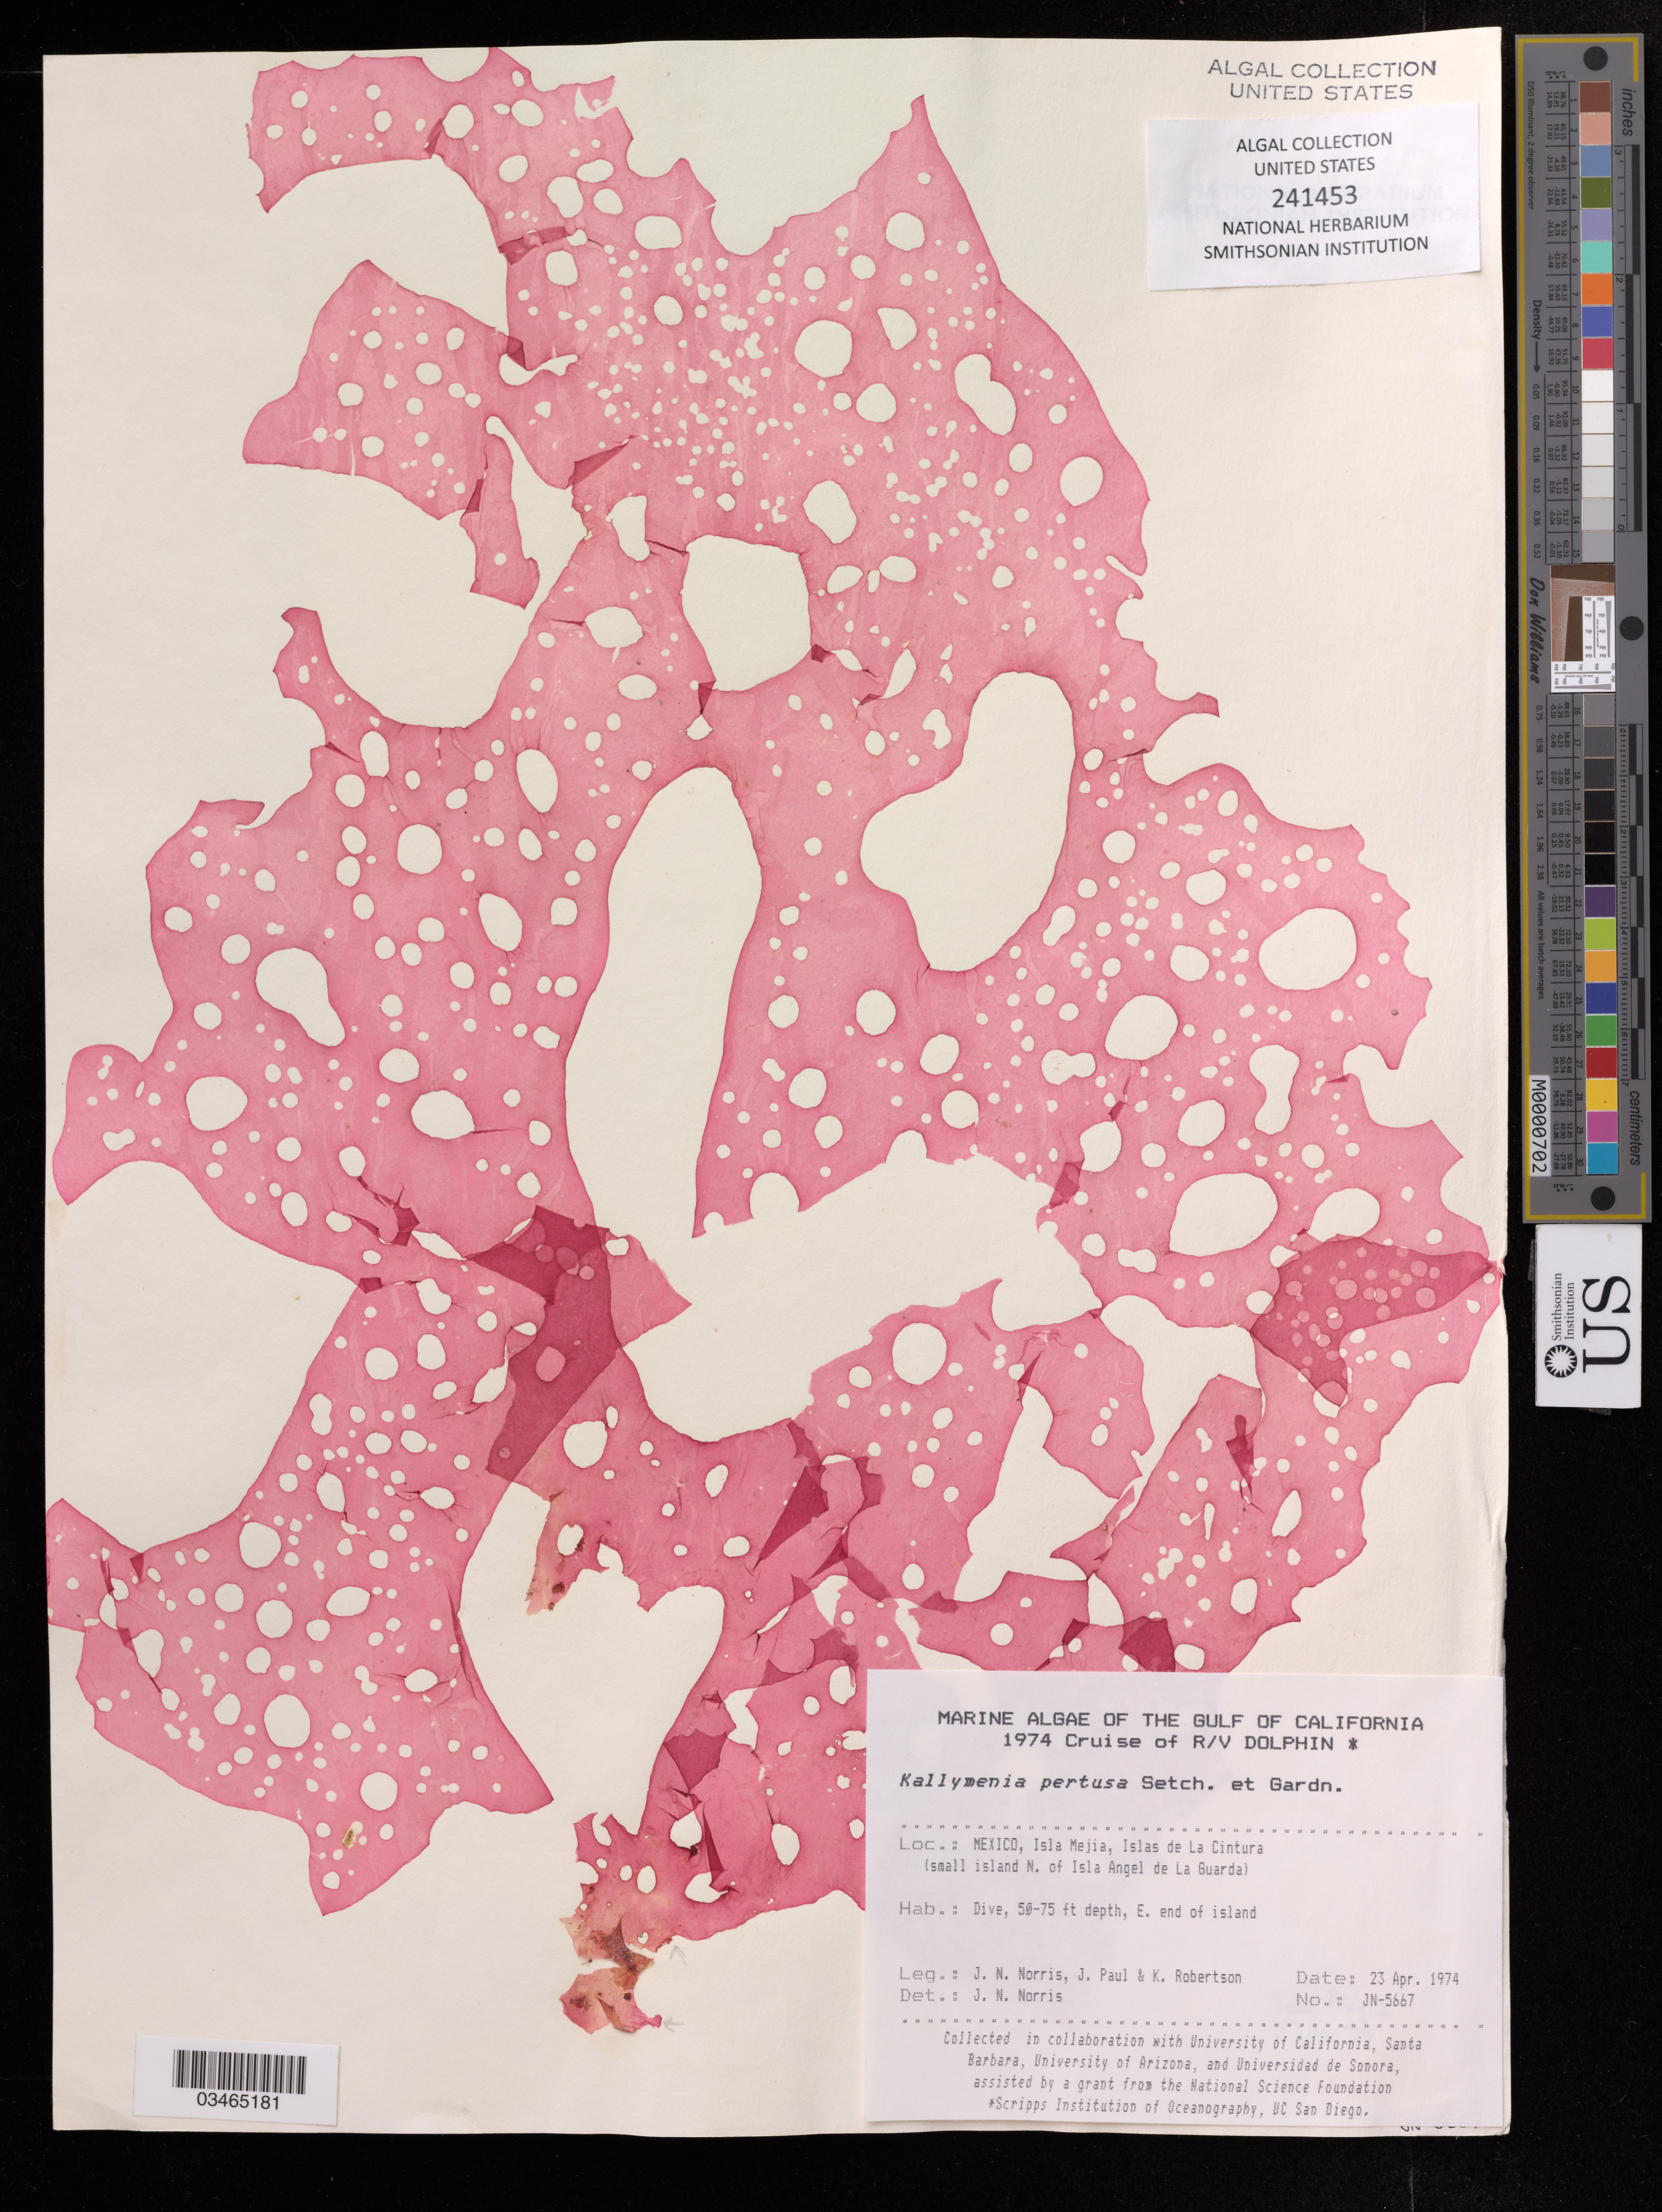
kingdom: Plantae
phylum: Rhodophyta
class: Florideophyceae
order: Gigartinales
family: Kallymeniaceae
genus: Kallymenia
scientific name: Kallymenia pertusa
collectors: J. Norris, J. Paul & K. Robertson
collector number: JN-5667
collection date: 1974-04-23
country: Mexico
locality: Gulf of California. Isla Mejia, Islas de La Cintura (small island N. of Isla Angel de La Guarda.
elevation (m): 15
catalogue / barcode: US 241453